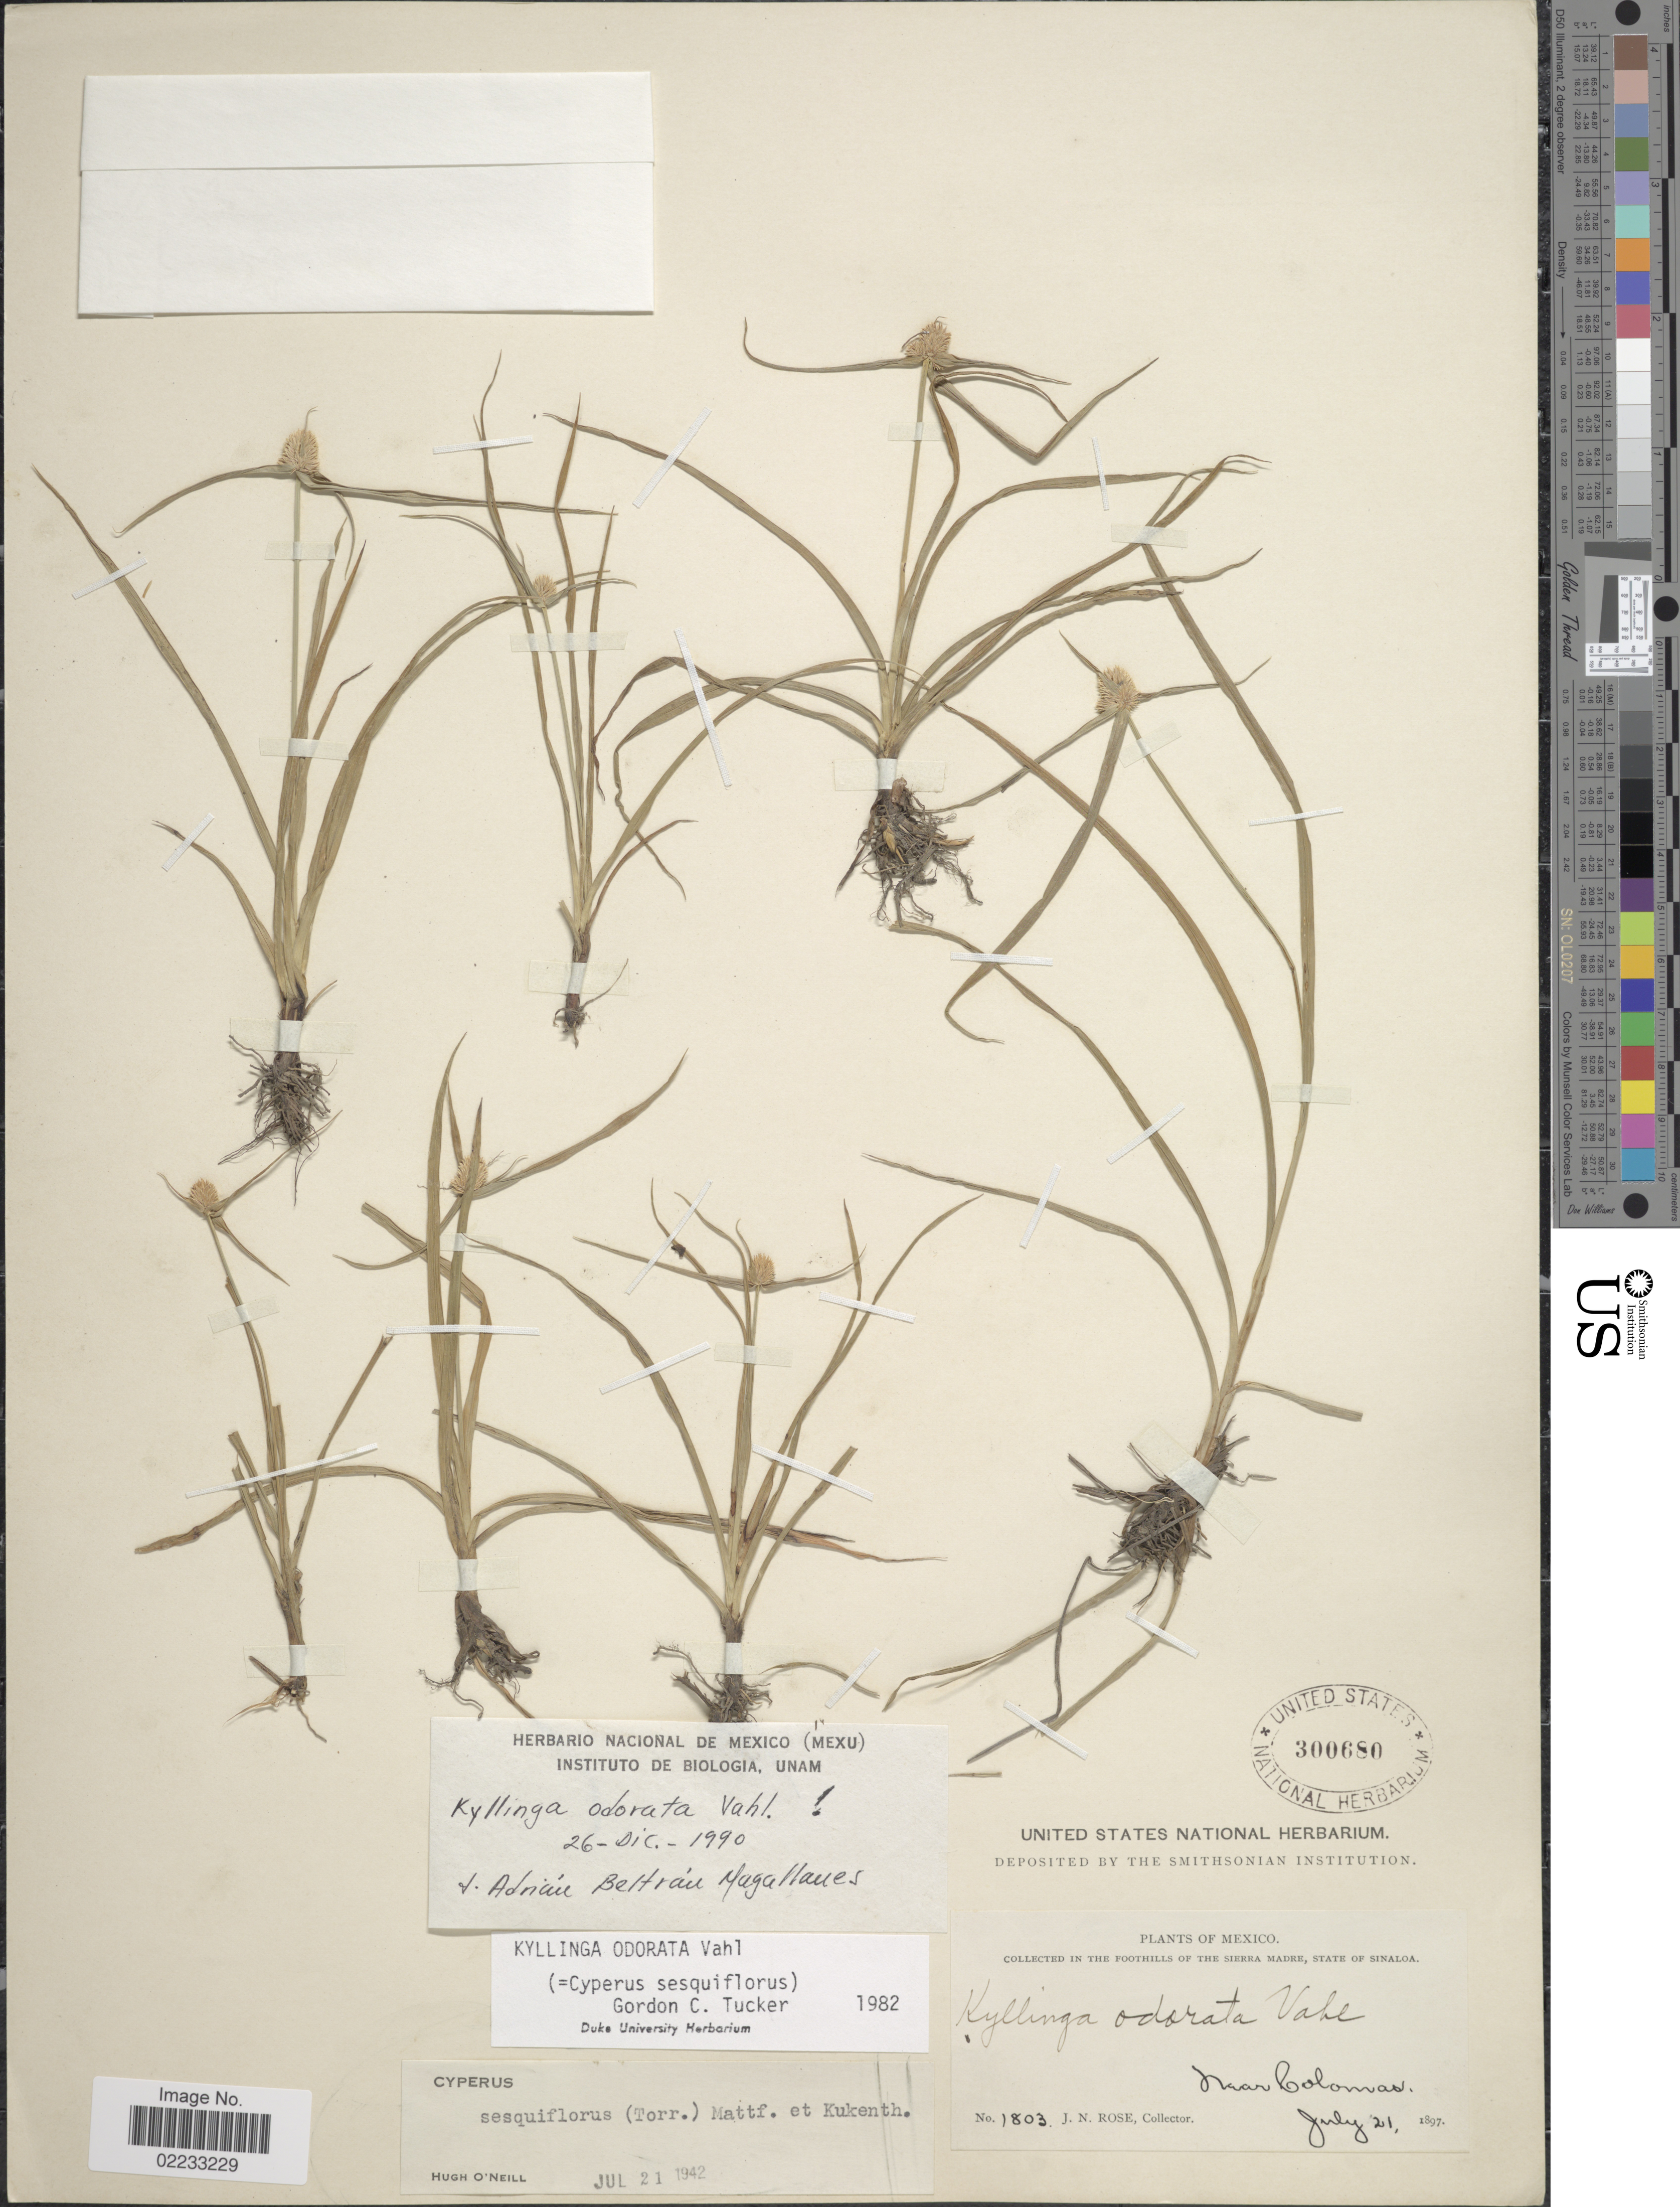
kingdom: Plantae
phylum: Tracheophyta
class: Liliopsida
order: Poales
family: Cyperaceae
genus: Cyperus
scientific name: Cyperus sesquiflorus subsp. sesquiflorus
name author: (Torr.) Mattf. & Kük.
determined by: Strong, M. T., (US), Smithsonian Institution - National Museum of Natural History (UNITED STATES)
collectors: J. N. Rose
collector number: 1803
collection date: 1897-07-21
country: Mexico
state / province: Sinaloa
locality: In the foothills of the Sierra Madre, near Colomas.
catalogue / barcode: US 300680